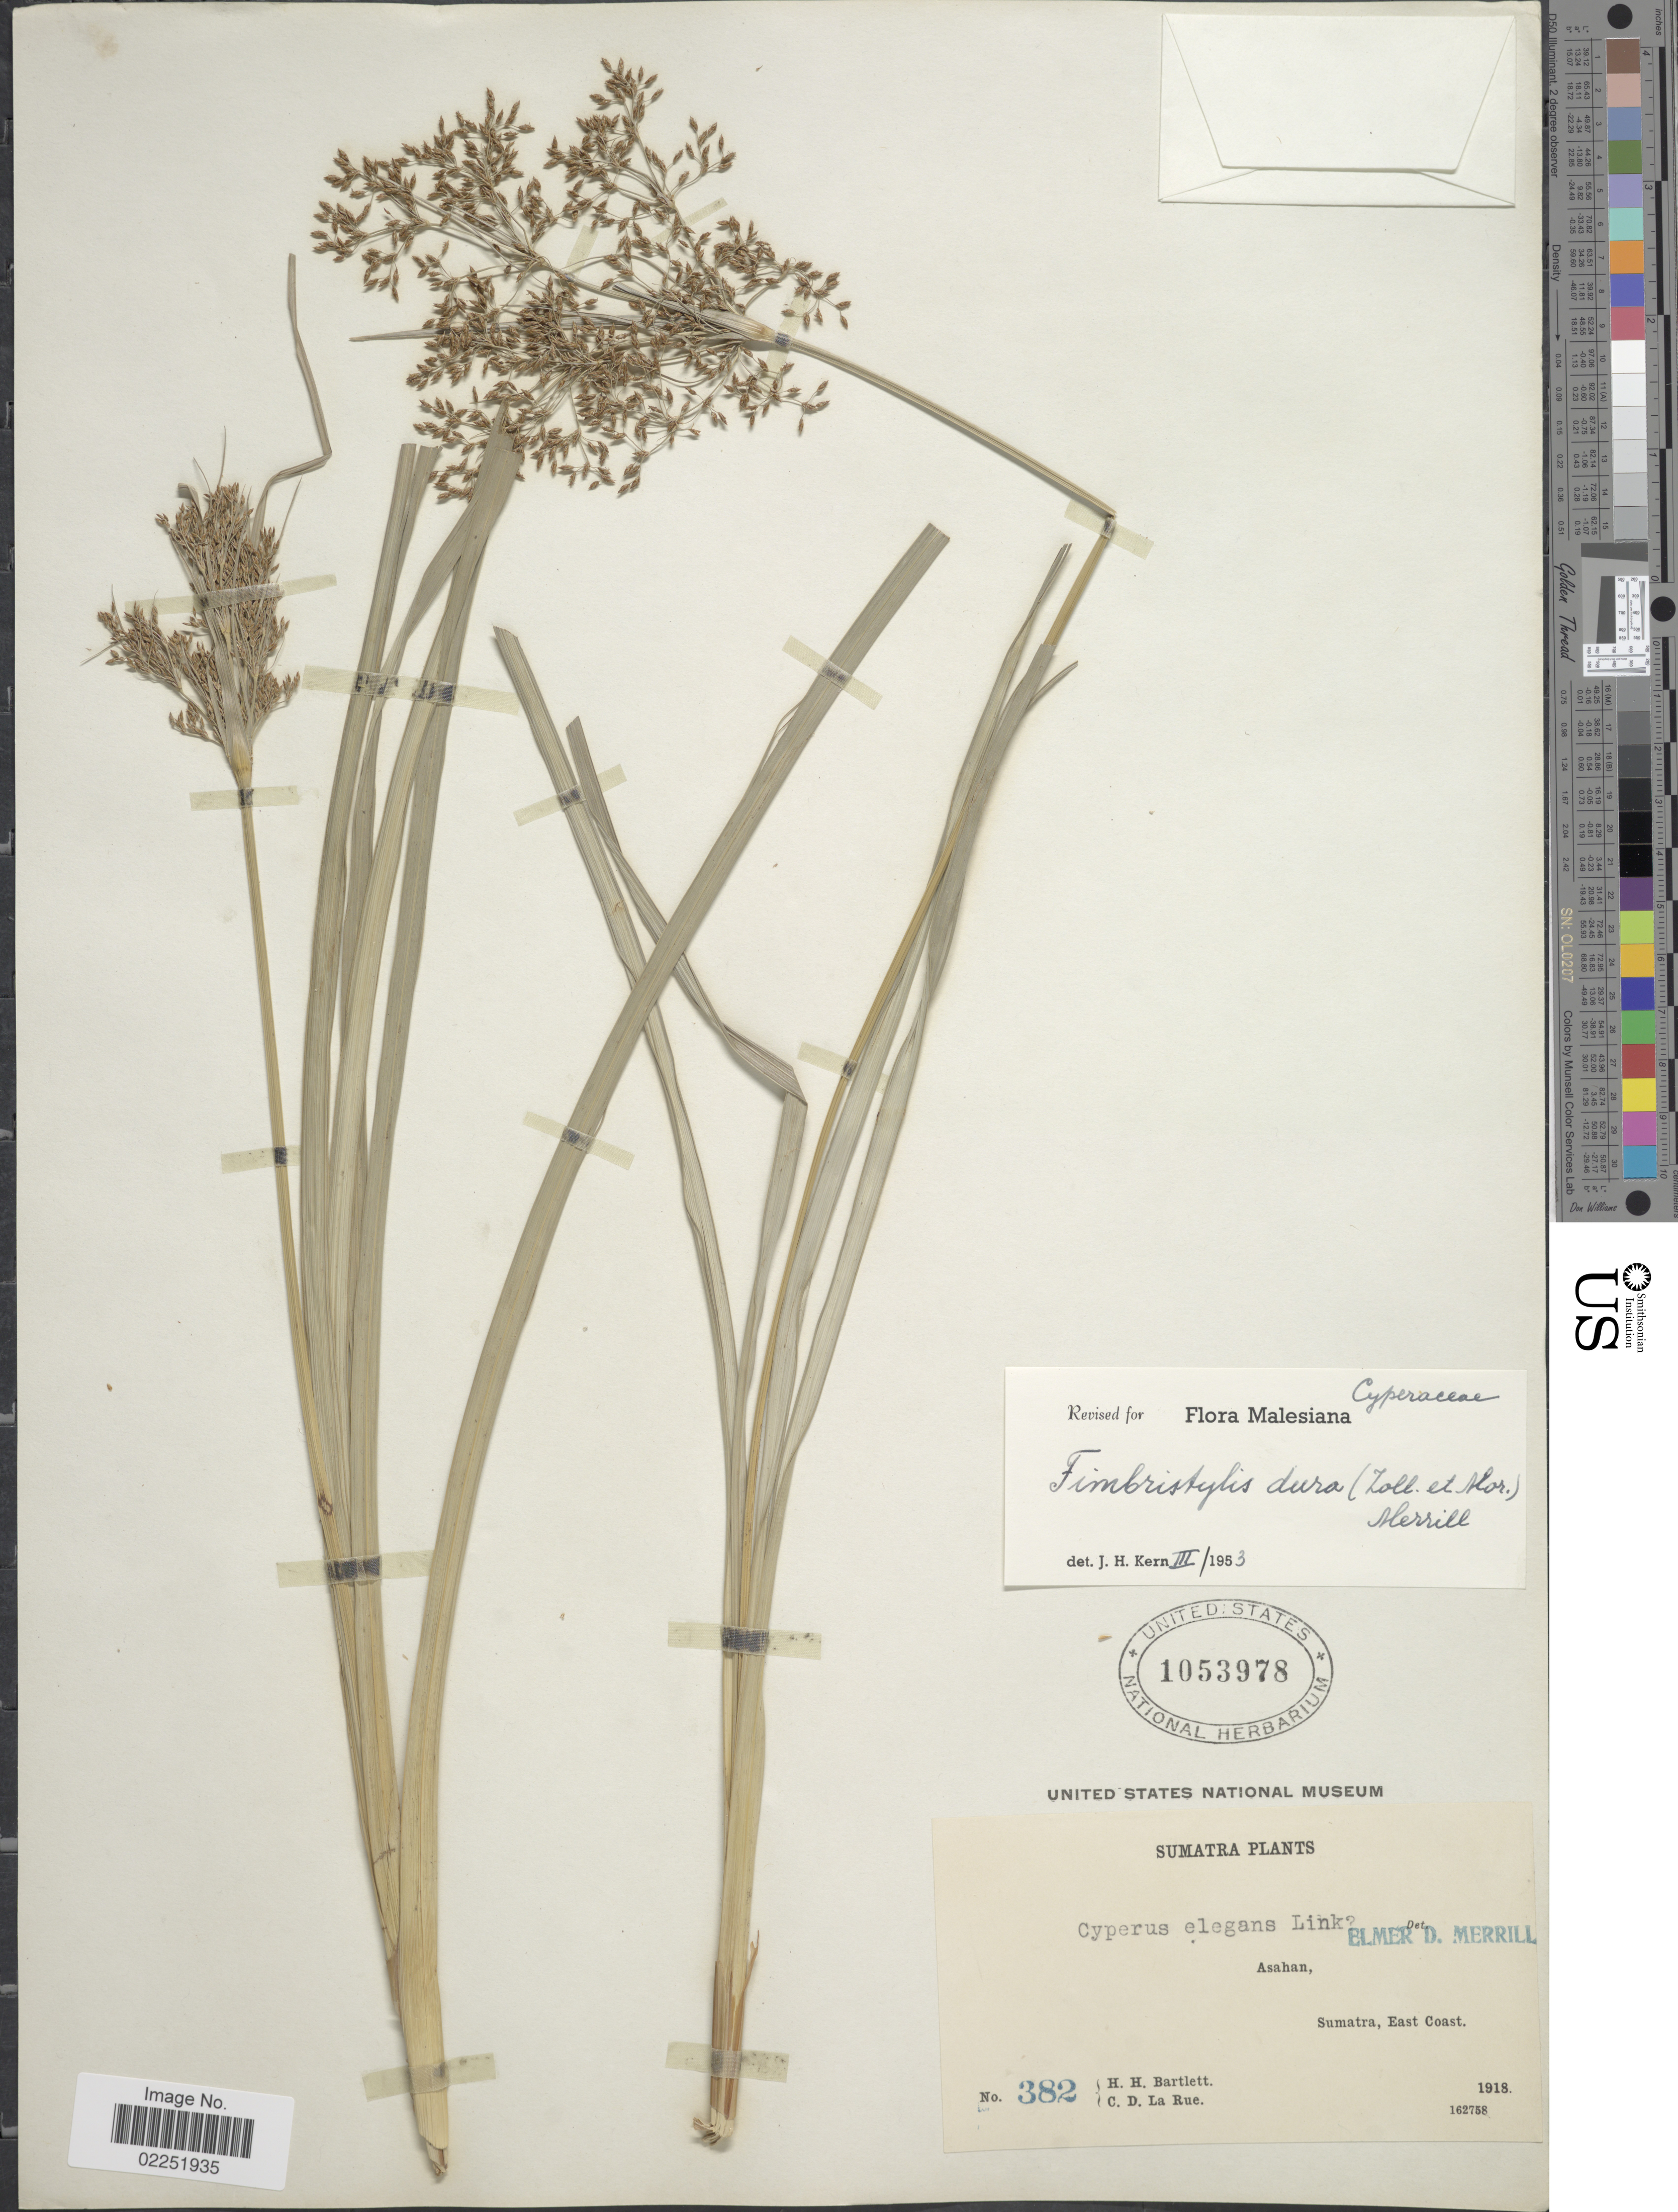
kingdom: Plantae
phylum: Tracheophyta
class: Liliopsida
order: Poales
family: Cyperaceae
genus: Fimbristylis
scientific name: Fimbristylis dura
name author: (Zoll. & Moritzi) Merr.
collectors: H. H. Bartlett & C. La Rue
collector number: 382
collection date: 1918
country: Indonesia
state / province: Sumatra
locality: Asahan, East Coast, Sumatra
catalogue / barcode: US 1053978